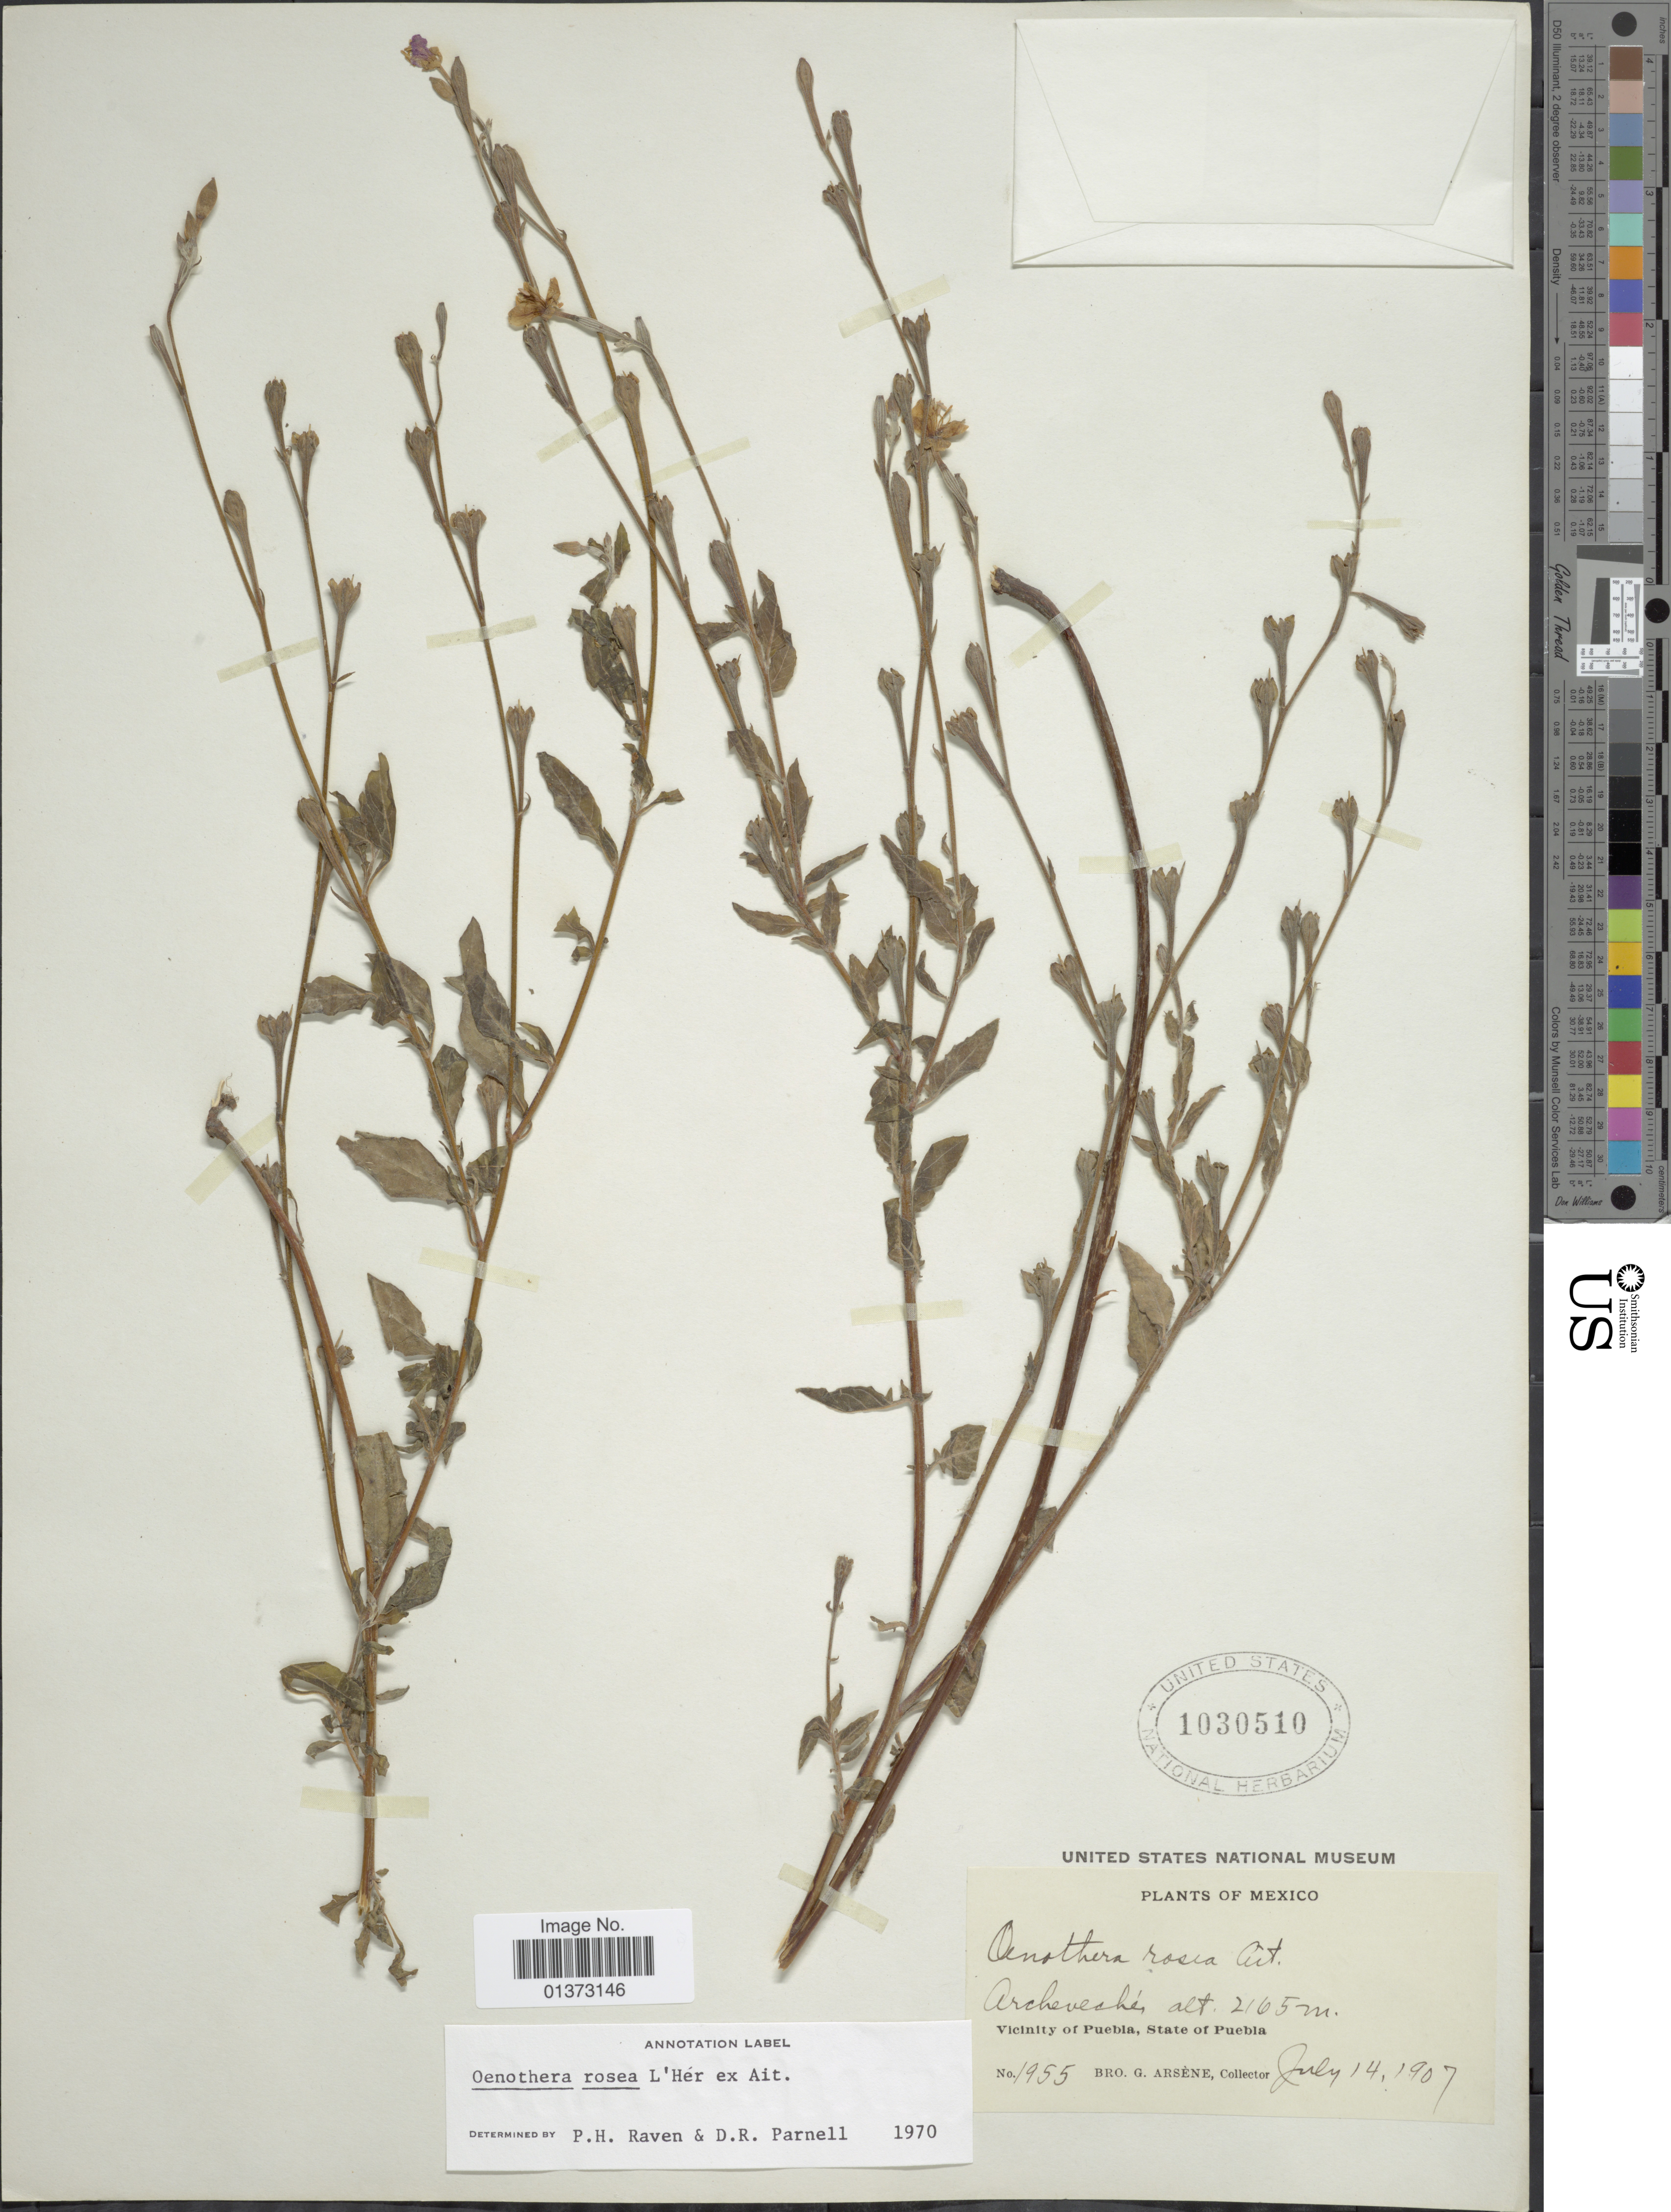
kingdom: Plantae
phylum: Tracheophyta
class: Magnoliopsida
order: Myrtales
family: Onagraceae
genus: Oenothera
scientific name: Oenothera rosea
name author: L'Hér. ex Aiton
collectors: Bro. G. Arsène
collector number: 1955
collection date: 1907-07-14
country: Mexico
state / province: Puebla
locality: Archeveché, Vicinity of Puebla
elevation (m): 2165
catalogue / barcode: US 1030510